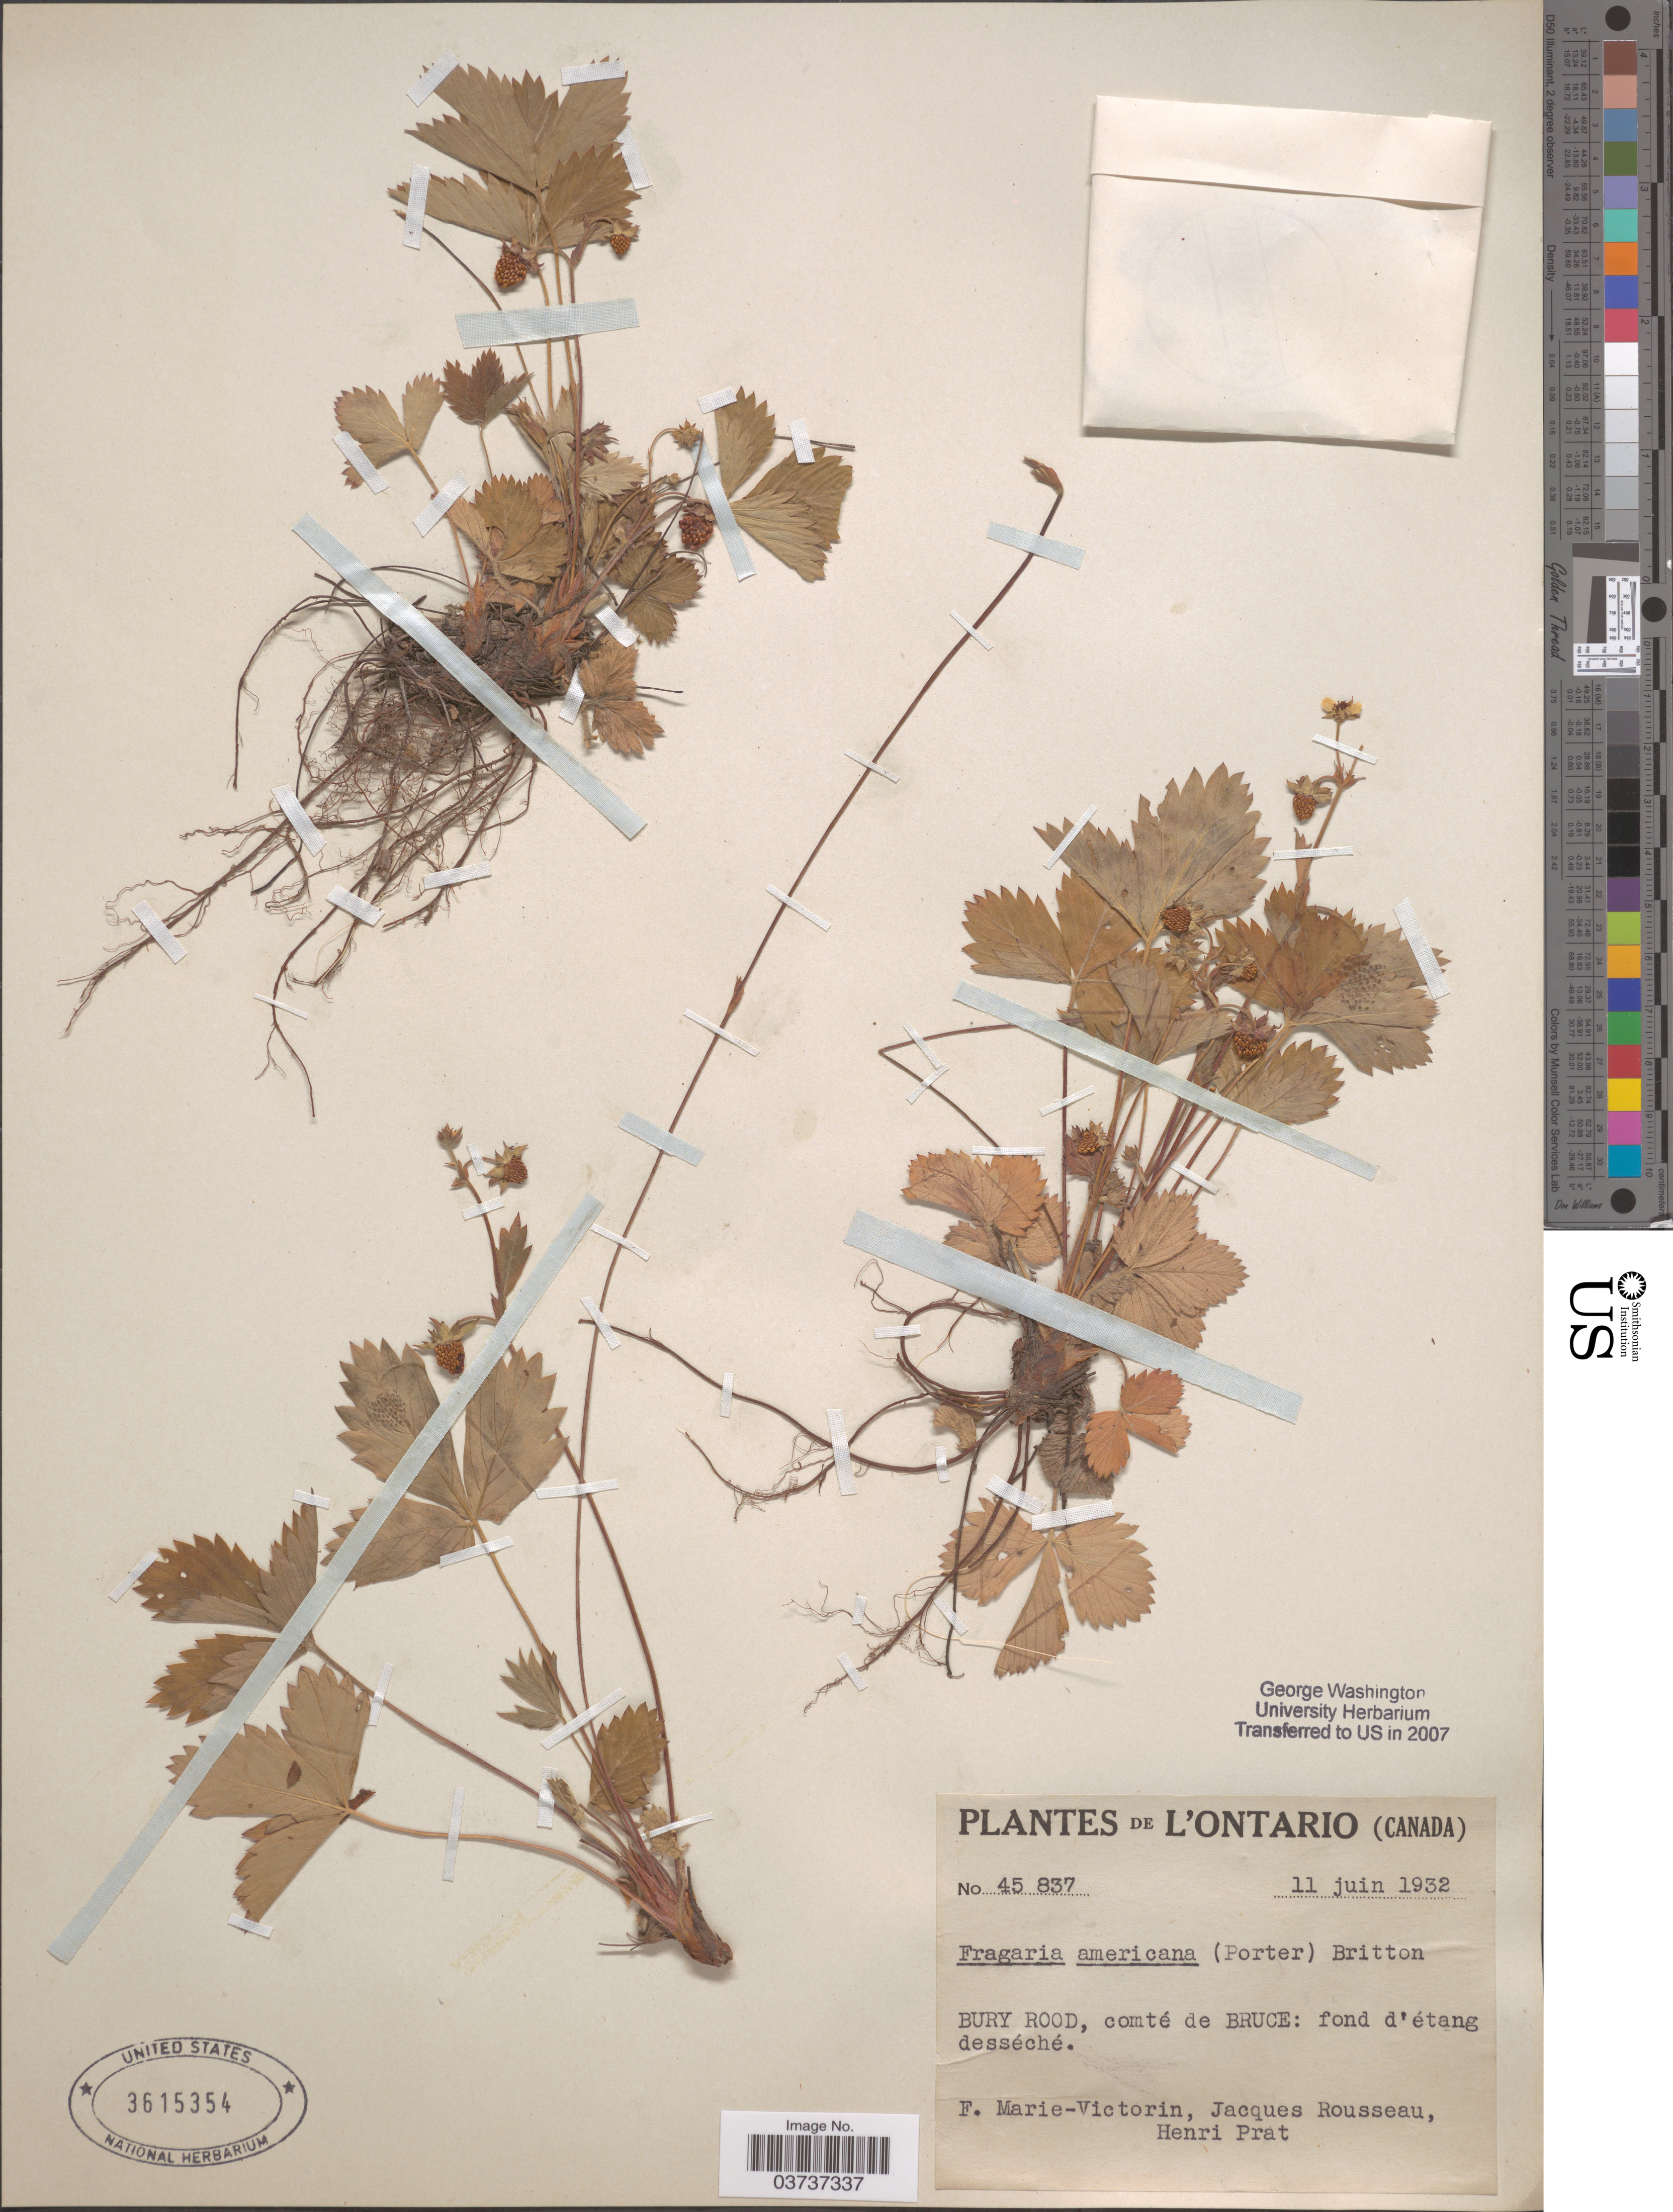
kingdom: Plantae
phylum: Tracheophyta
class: Magnoliopsida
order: Rosales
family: Rosaceae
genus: Fragaria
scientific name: Fragaria vesca subsp. americana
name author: (Porter) Staudt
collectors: F. Marie-Victorin, J. Rousseau & H. Prat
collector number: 45837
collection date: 1932-06-11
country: Canada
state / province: Ontario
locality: Bury Rood, comté de Bruce: fond d'étang desséché.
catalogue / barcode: US 3615354